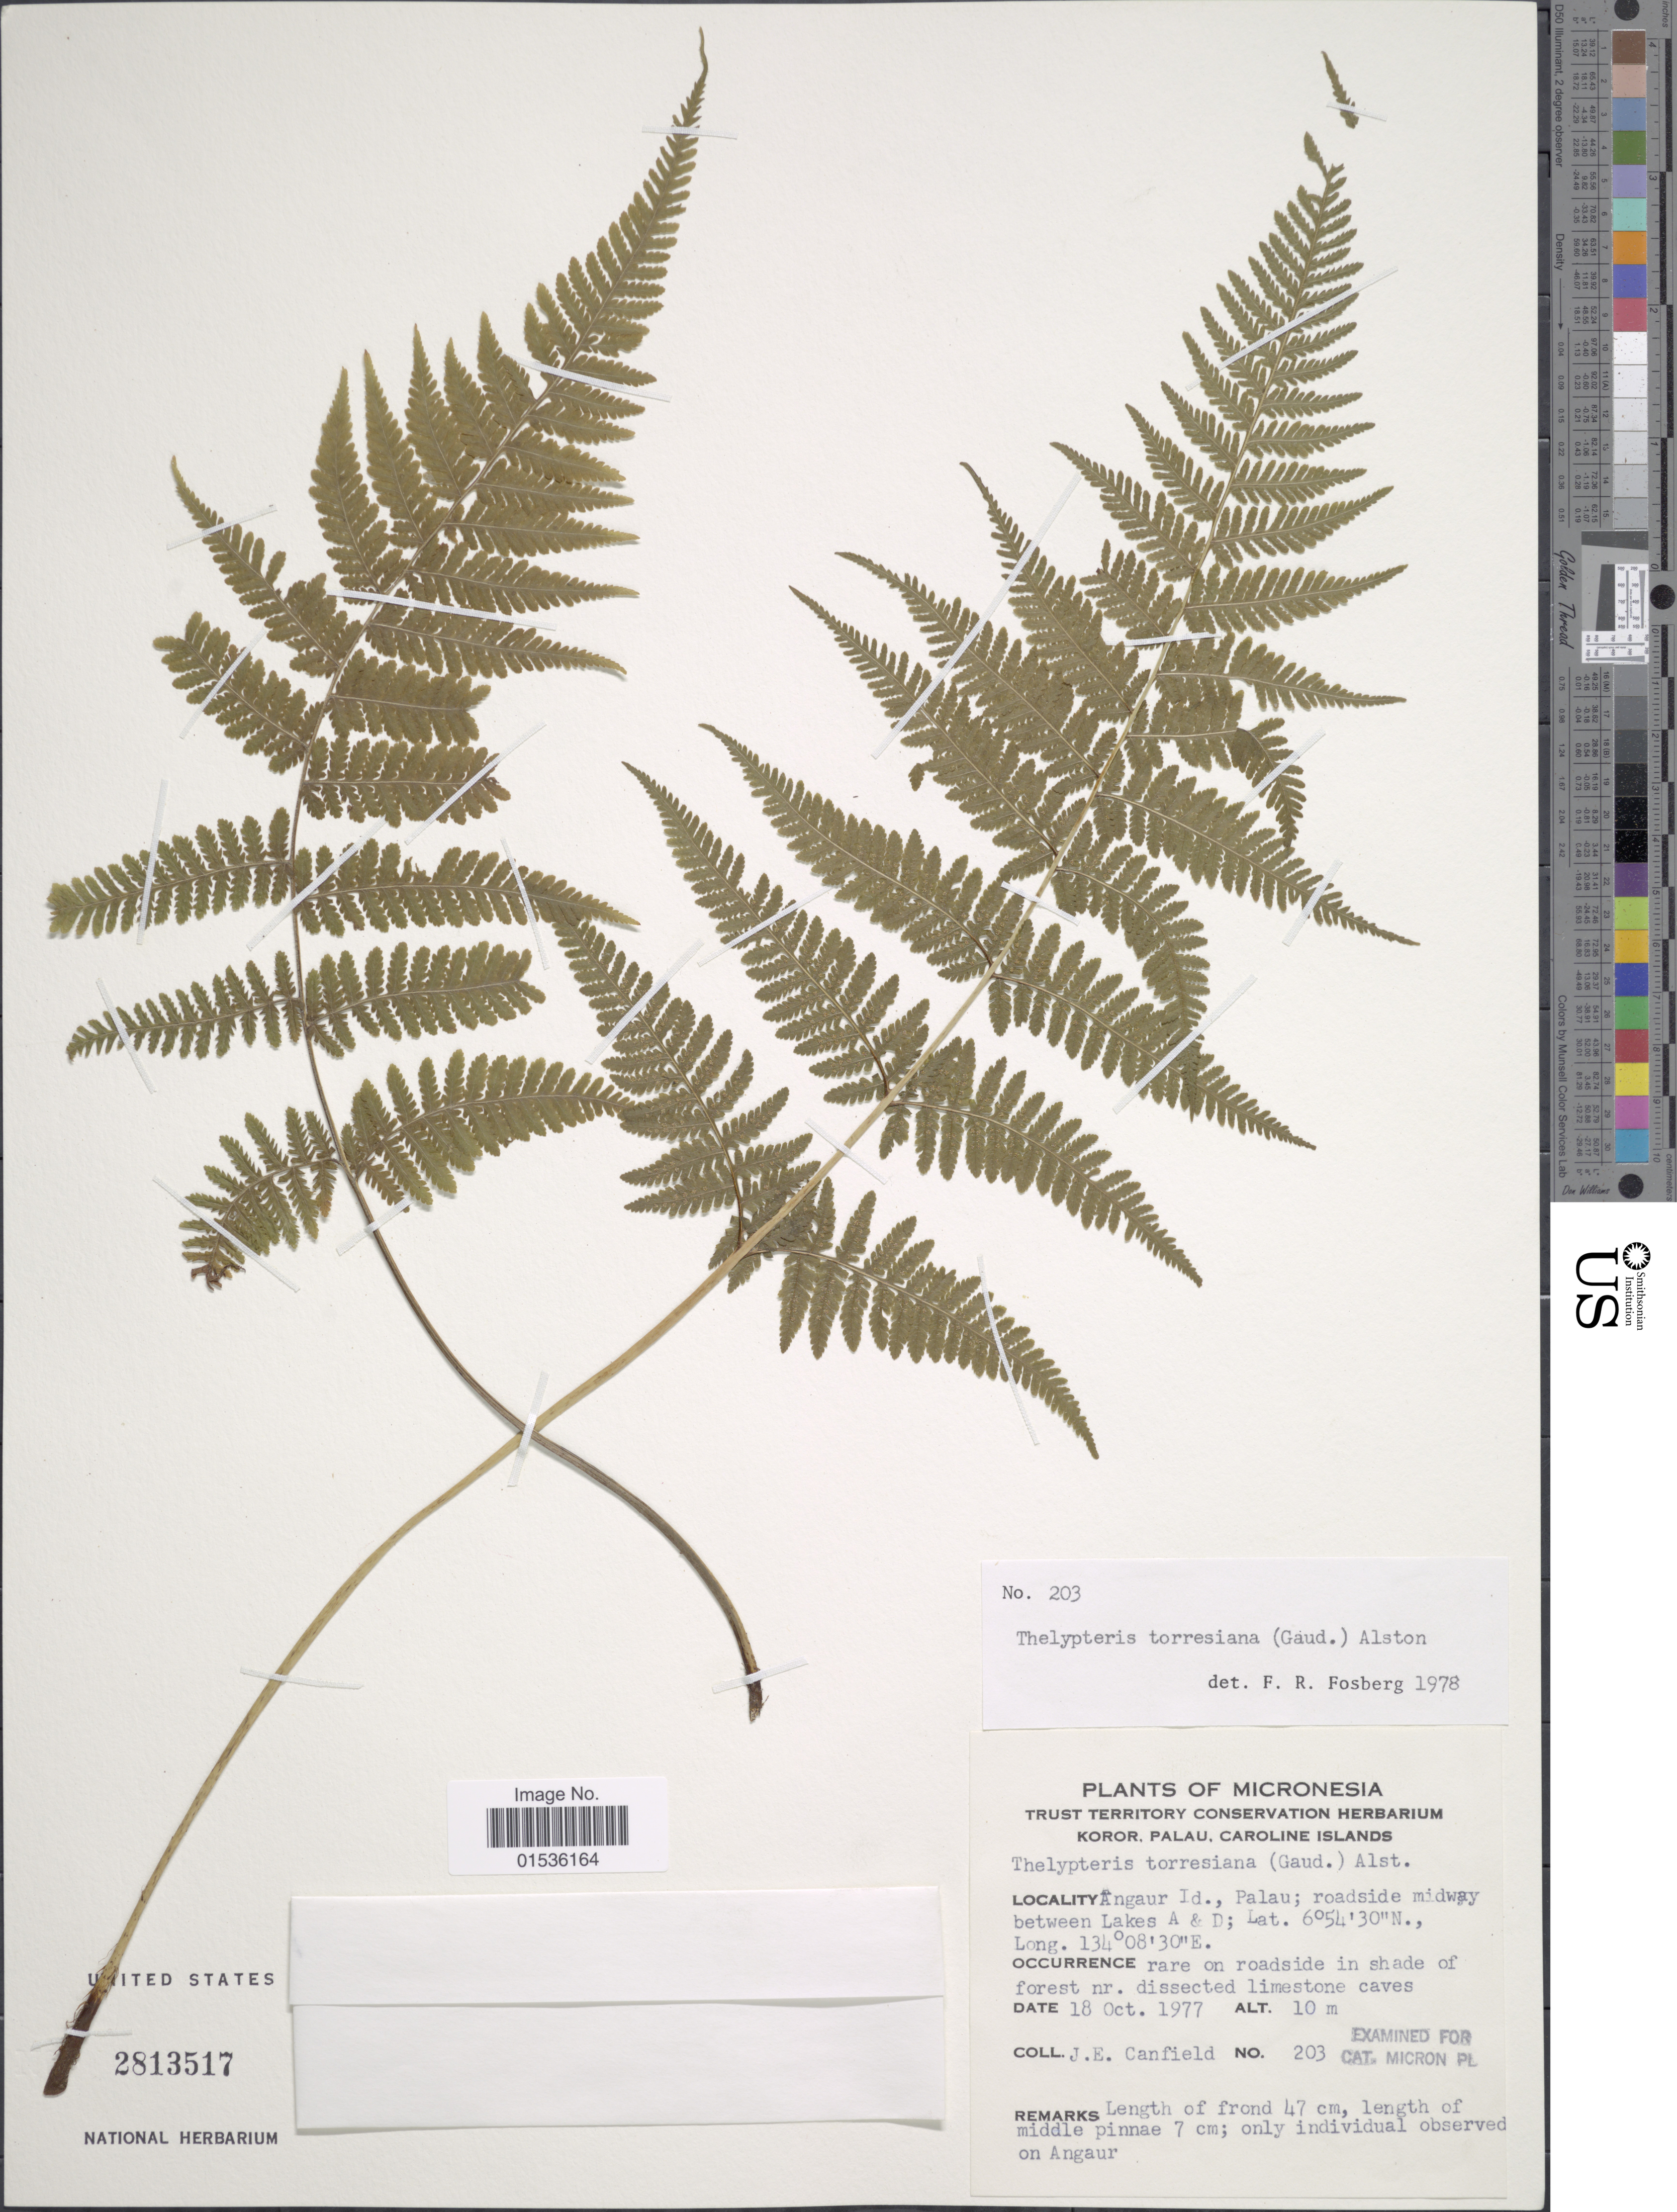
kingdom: Plantae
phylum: Tracheophyta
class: Polypodiopsida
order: Polypodiales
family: Thelypteridaceae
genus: Macrothelypteris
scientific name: Macrothelypteris torresiana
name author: (Gaudich.) Ching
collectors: J. E. Canfield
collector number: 203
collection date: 1977-10-18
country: Micronesia, Federated States of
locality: Micronesia, Angaur Id., Palau; roadside midway between Lakes A & D.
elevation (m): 10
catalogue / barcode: US 2813517